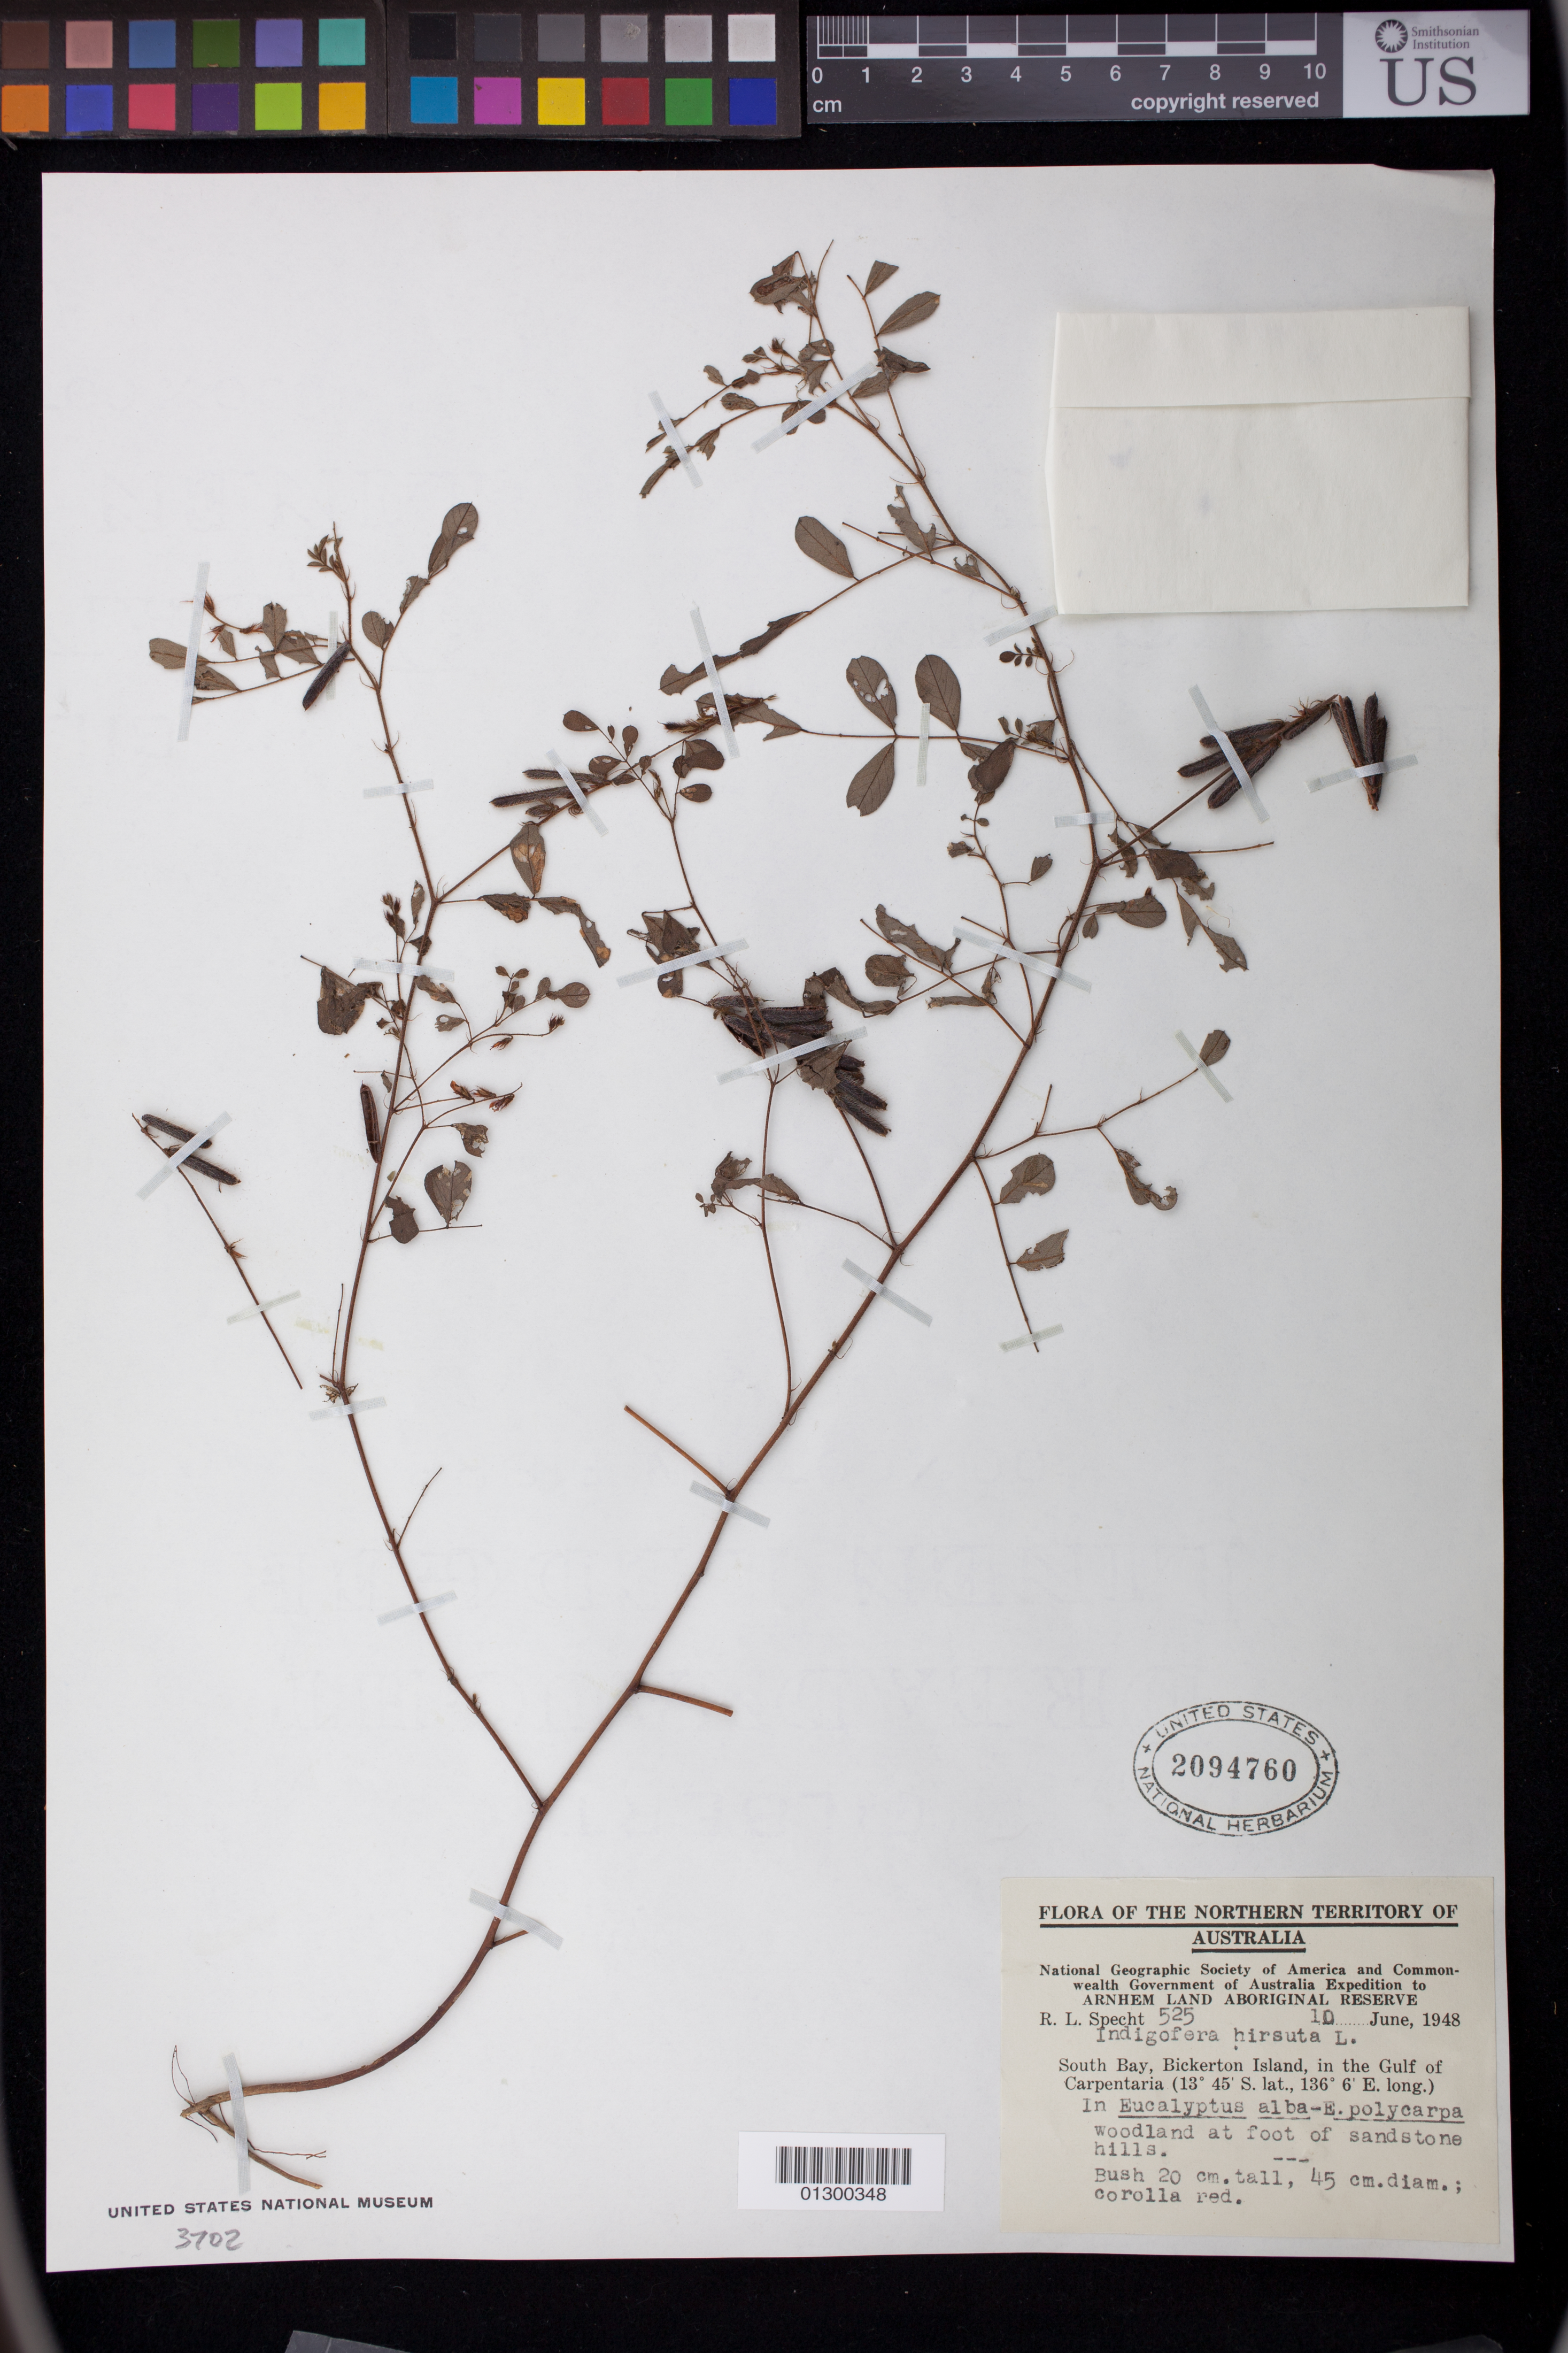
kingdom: Plantae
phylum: Tracheophyta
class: Magnoliopsida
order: Fabales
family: Fabaceae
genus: Indigofera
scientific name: Indigofera hirsuta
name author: L.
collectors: R. L. Specht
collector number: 525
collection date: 1948-06-10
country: Australia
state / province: Northern Territory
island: Bickerton Island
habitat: In Eucalyptus alba- E. polycarpa woodland at foot of sandstone hills.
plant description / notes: Bush 20 cm. tall, 45 cm. diam.; corolla red.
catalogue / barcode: US 2094760